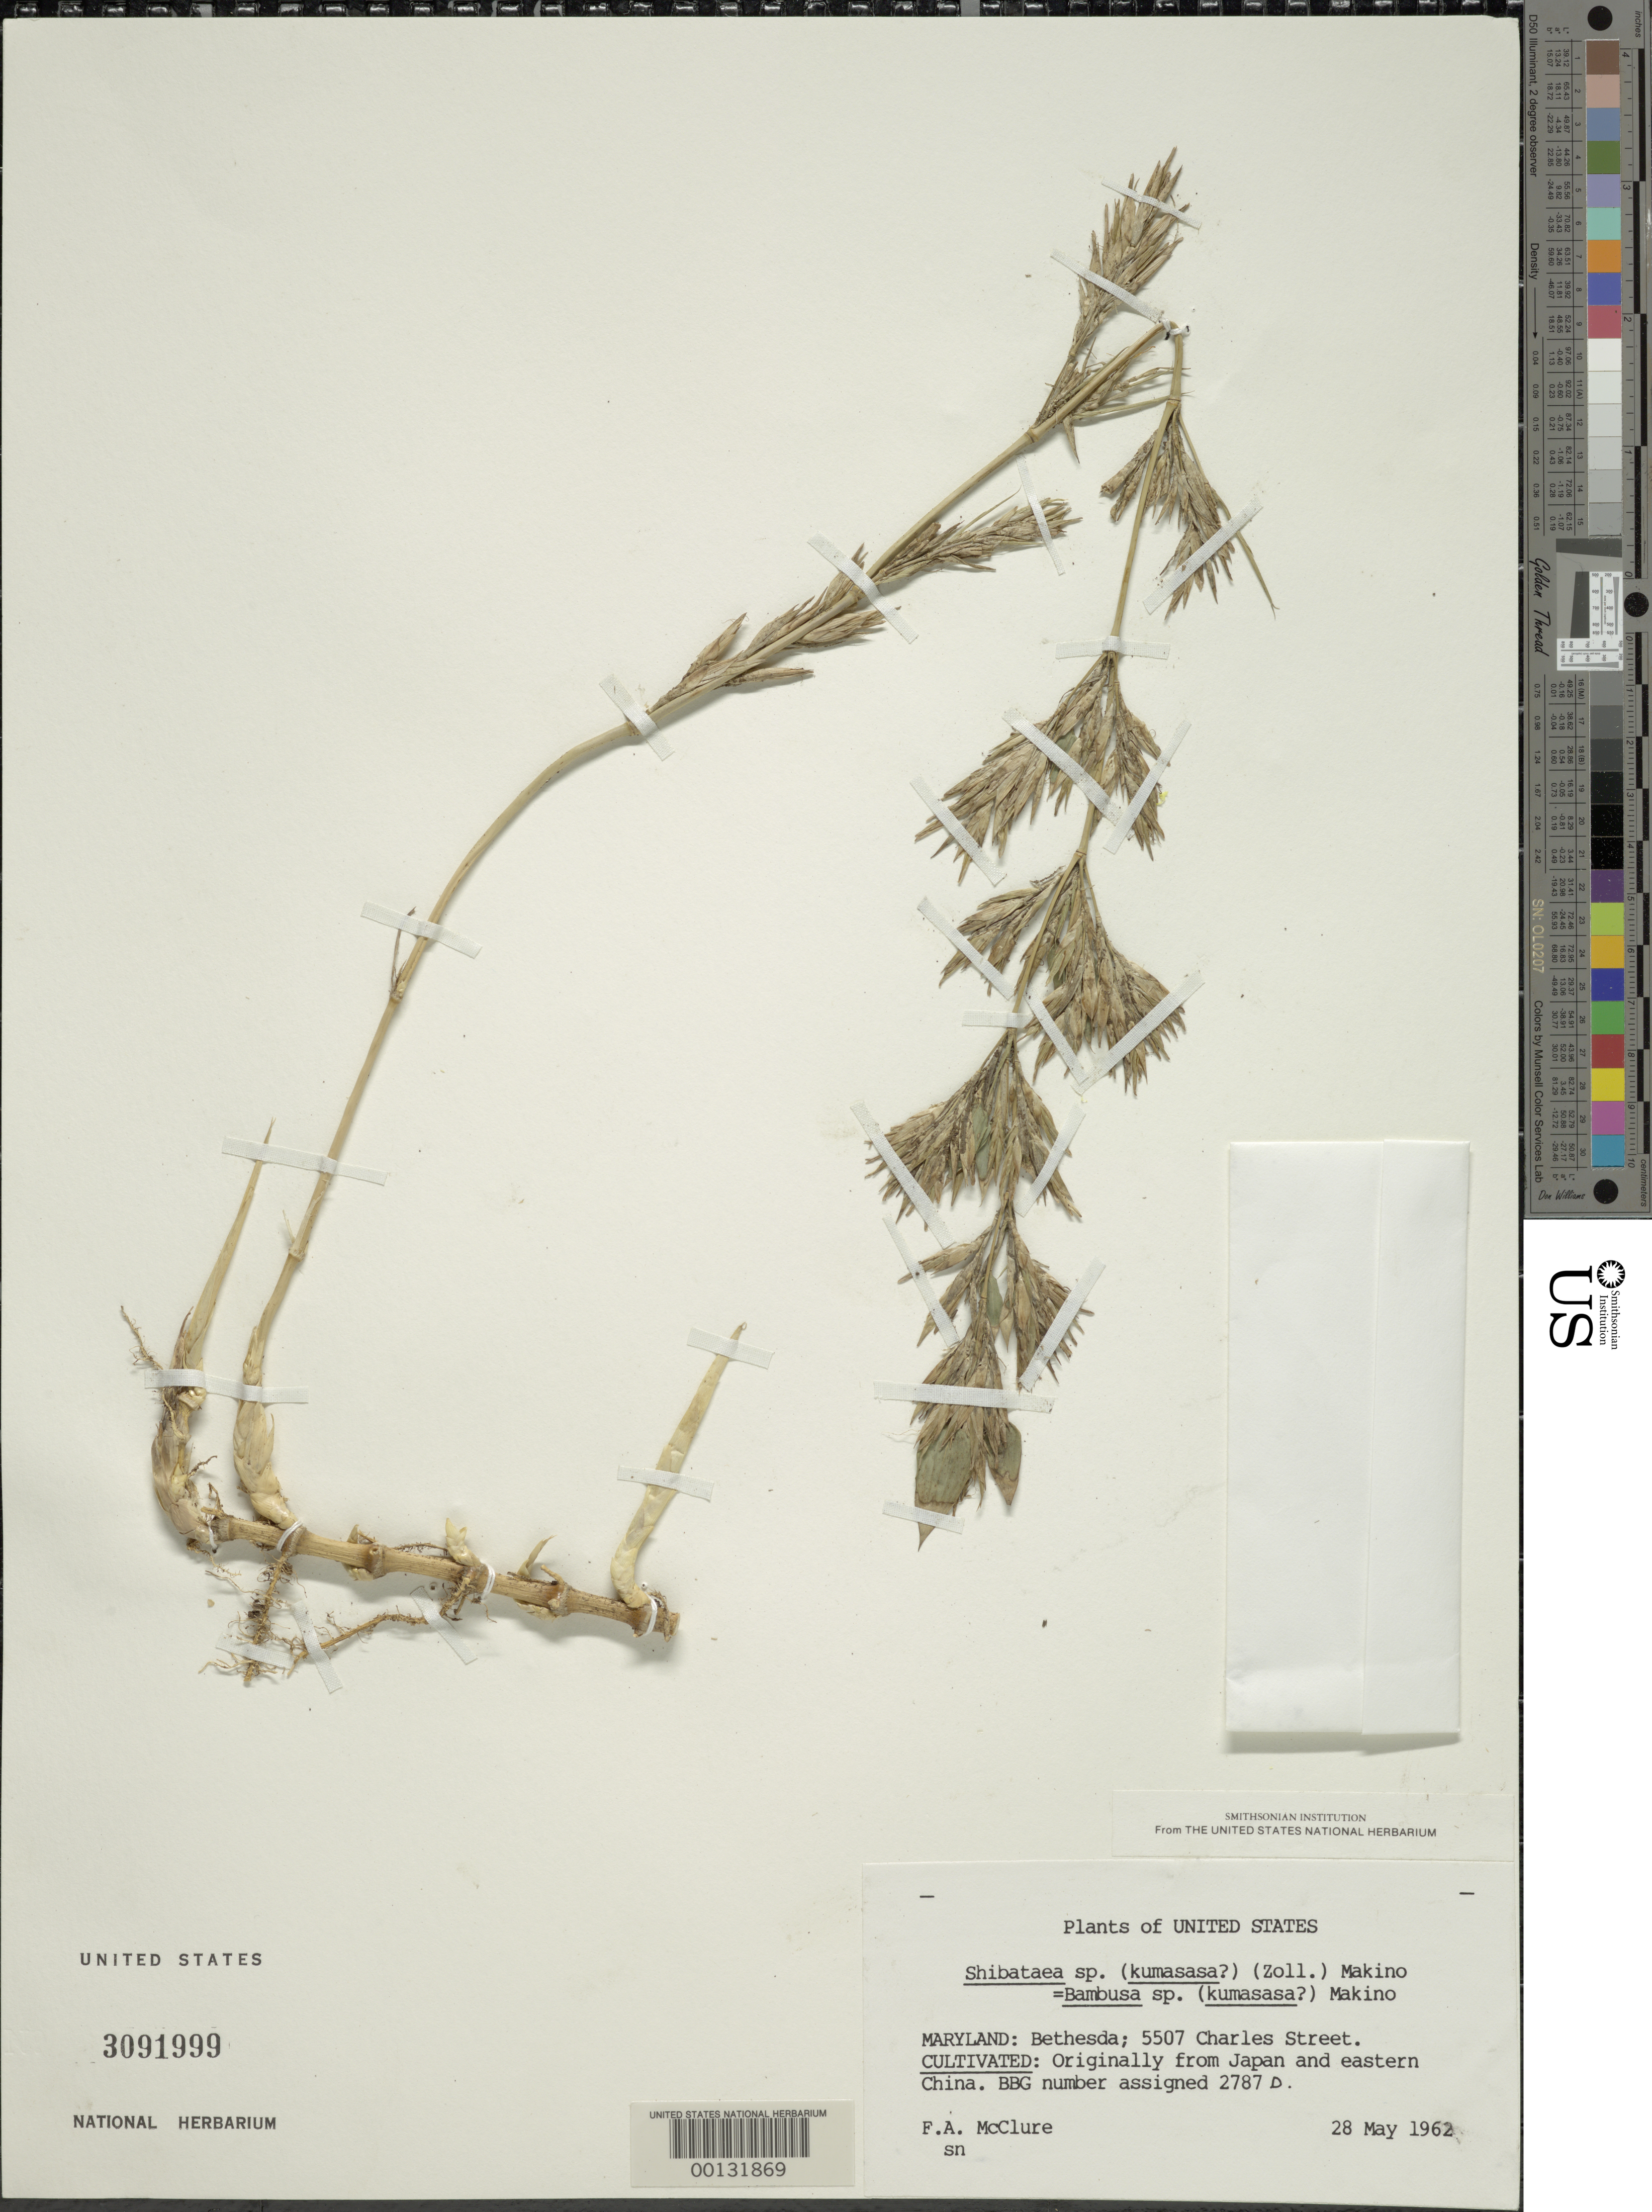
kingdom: Plantae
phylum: Tracheophyta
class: Liliopsida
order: Poales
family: Poaceae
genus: Bambusa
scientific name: Bambusa kumasasa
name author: Zoll.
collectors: F. A. McClure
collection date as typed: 28 May 1962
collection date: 1962-05-28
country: United States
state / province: Maryland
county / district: Montgomery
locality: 5507 Charles Street, Bethesda (McClure's garden)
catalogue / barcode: US 3091999